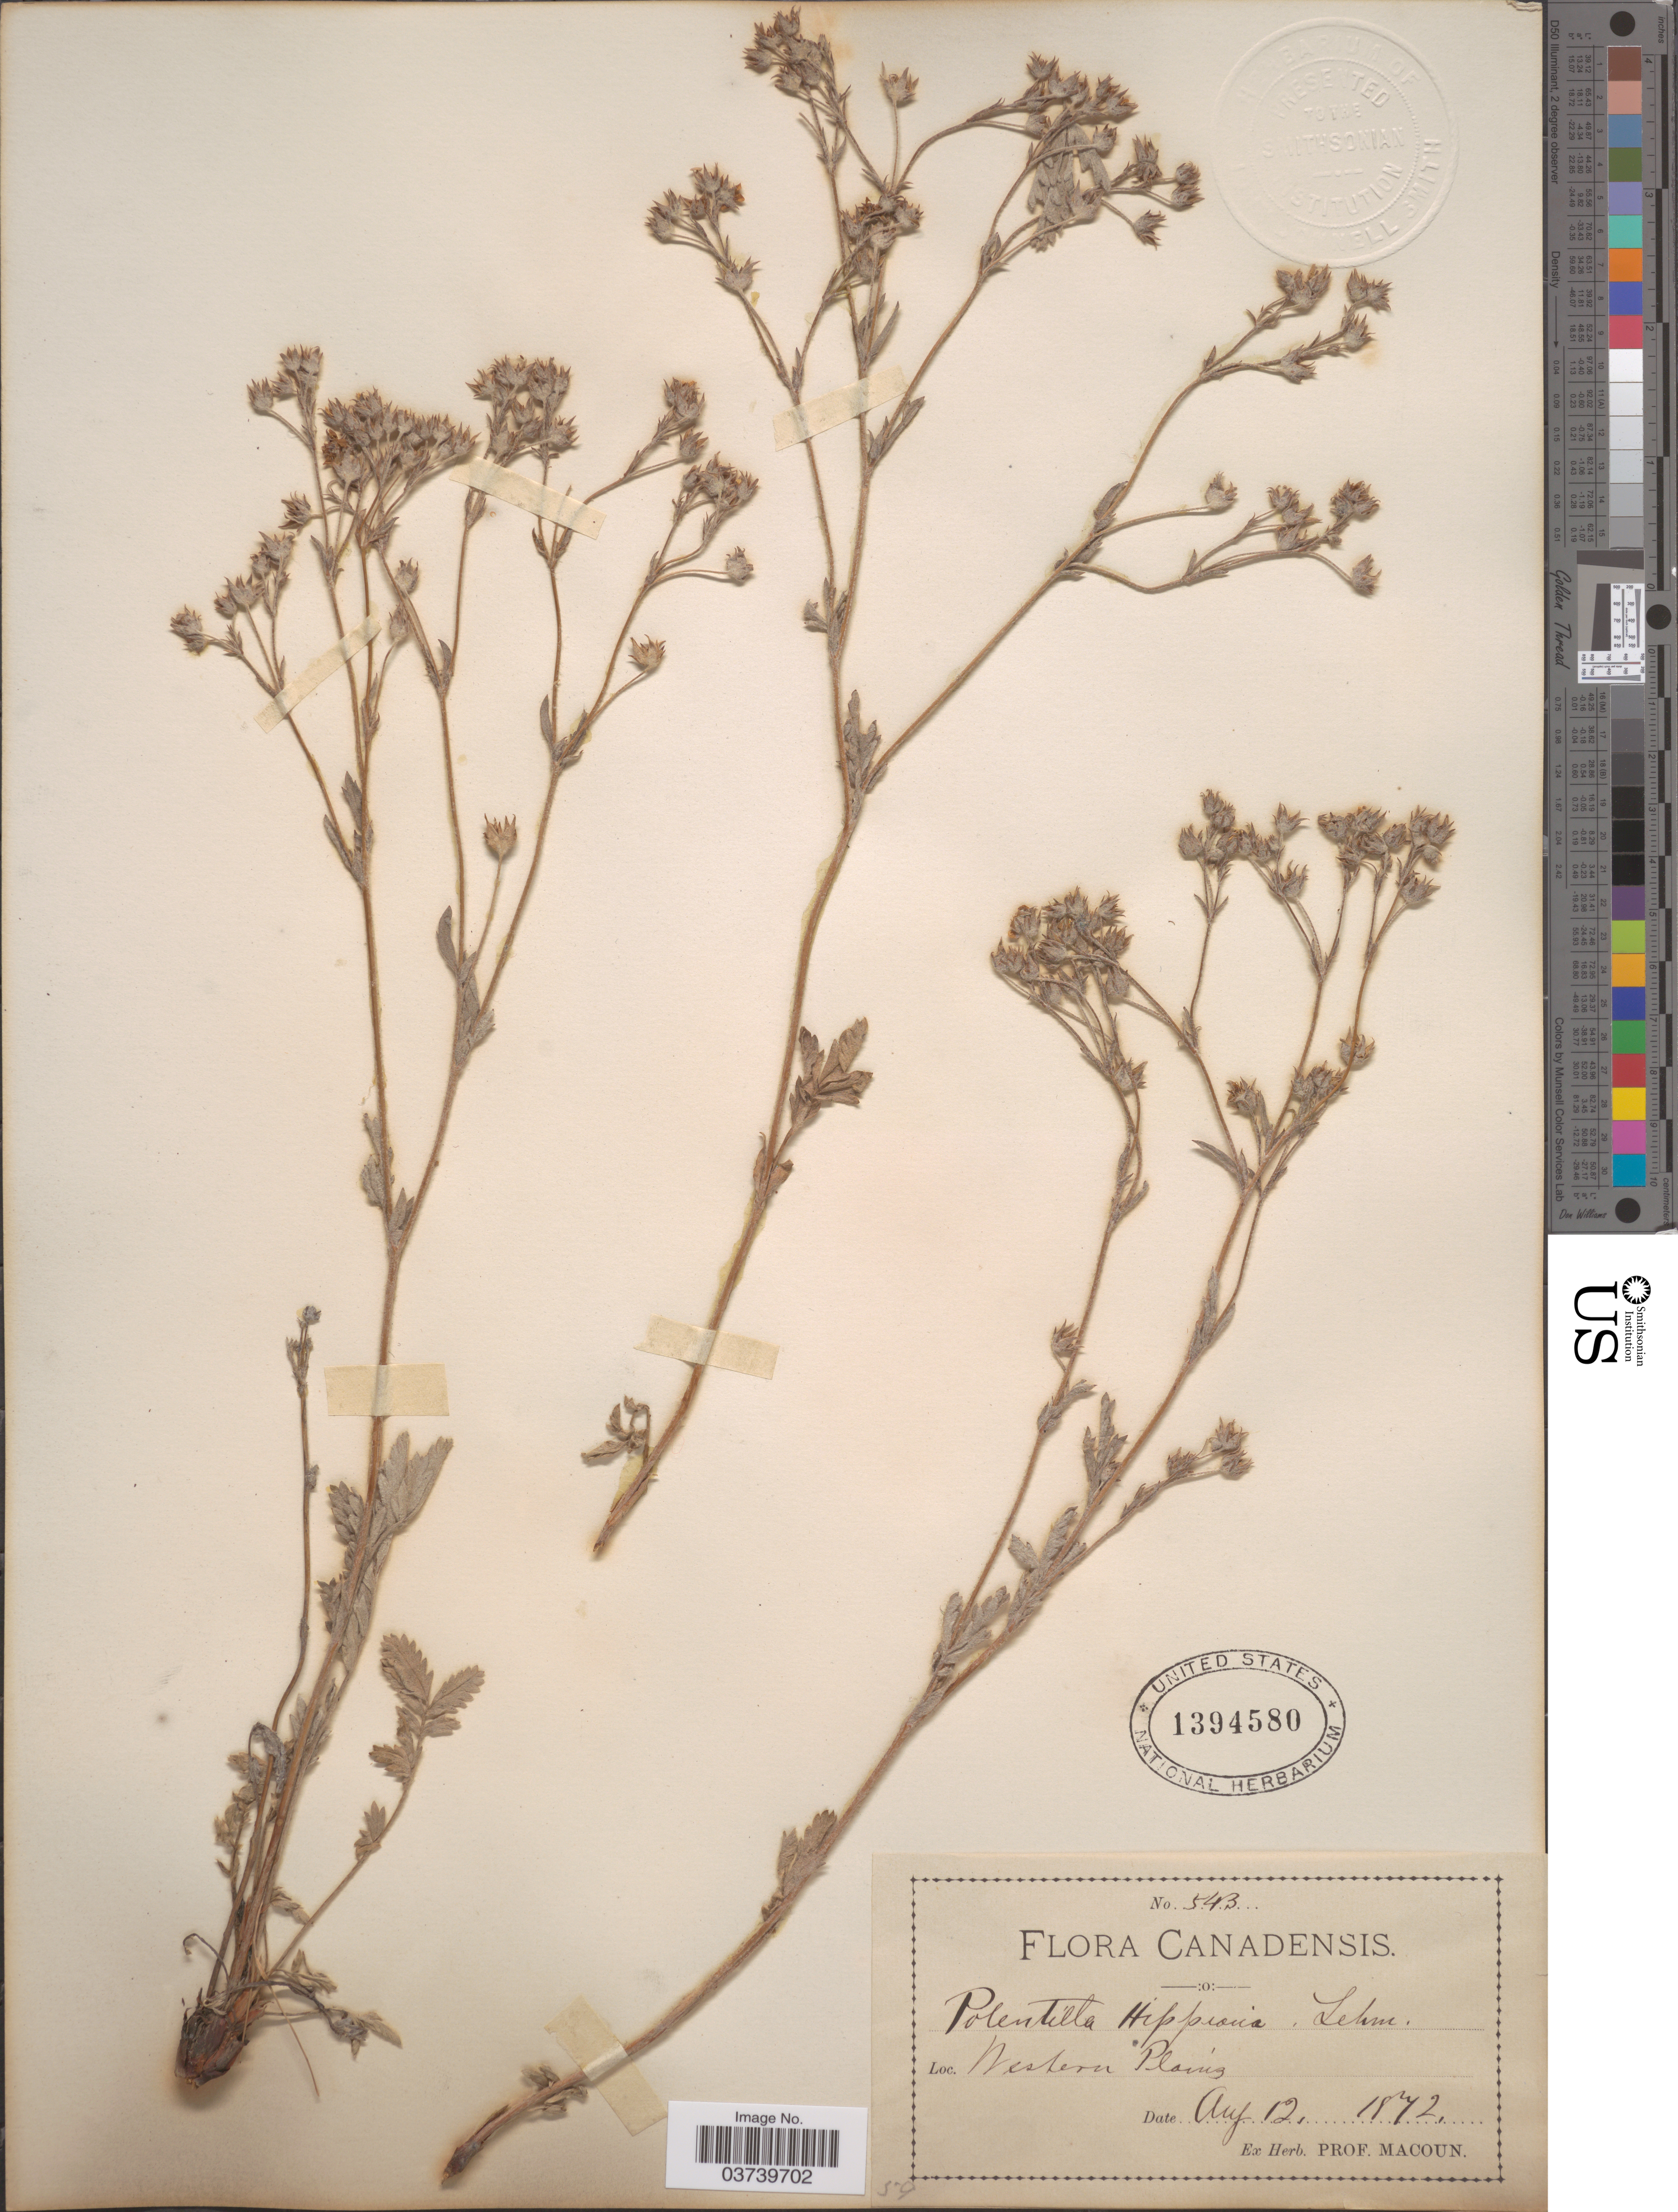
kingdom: Plantae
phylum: Tracheophyta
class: Magnoliopsida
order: Rosales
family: Rosaceae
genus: Potentilla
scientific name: Potentilla hippiana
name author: Lehm.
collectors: Ex Herb. Prof. Macoun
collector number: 543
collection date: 1872-08-12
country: Canada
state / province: Saskatchewan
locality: Western Plains.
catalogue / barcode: US 1394580